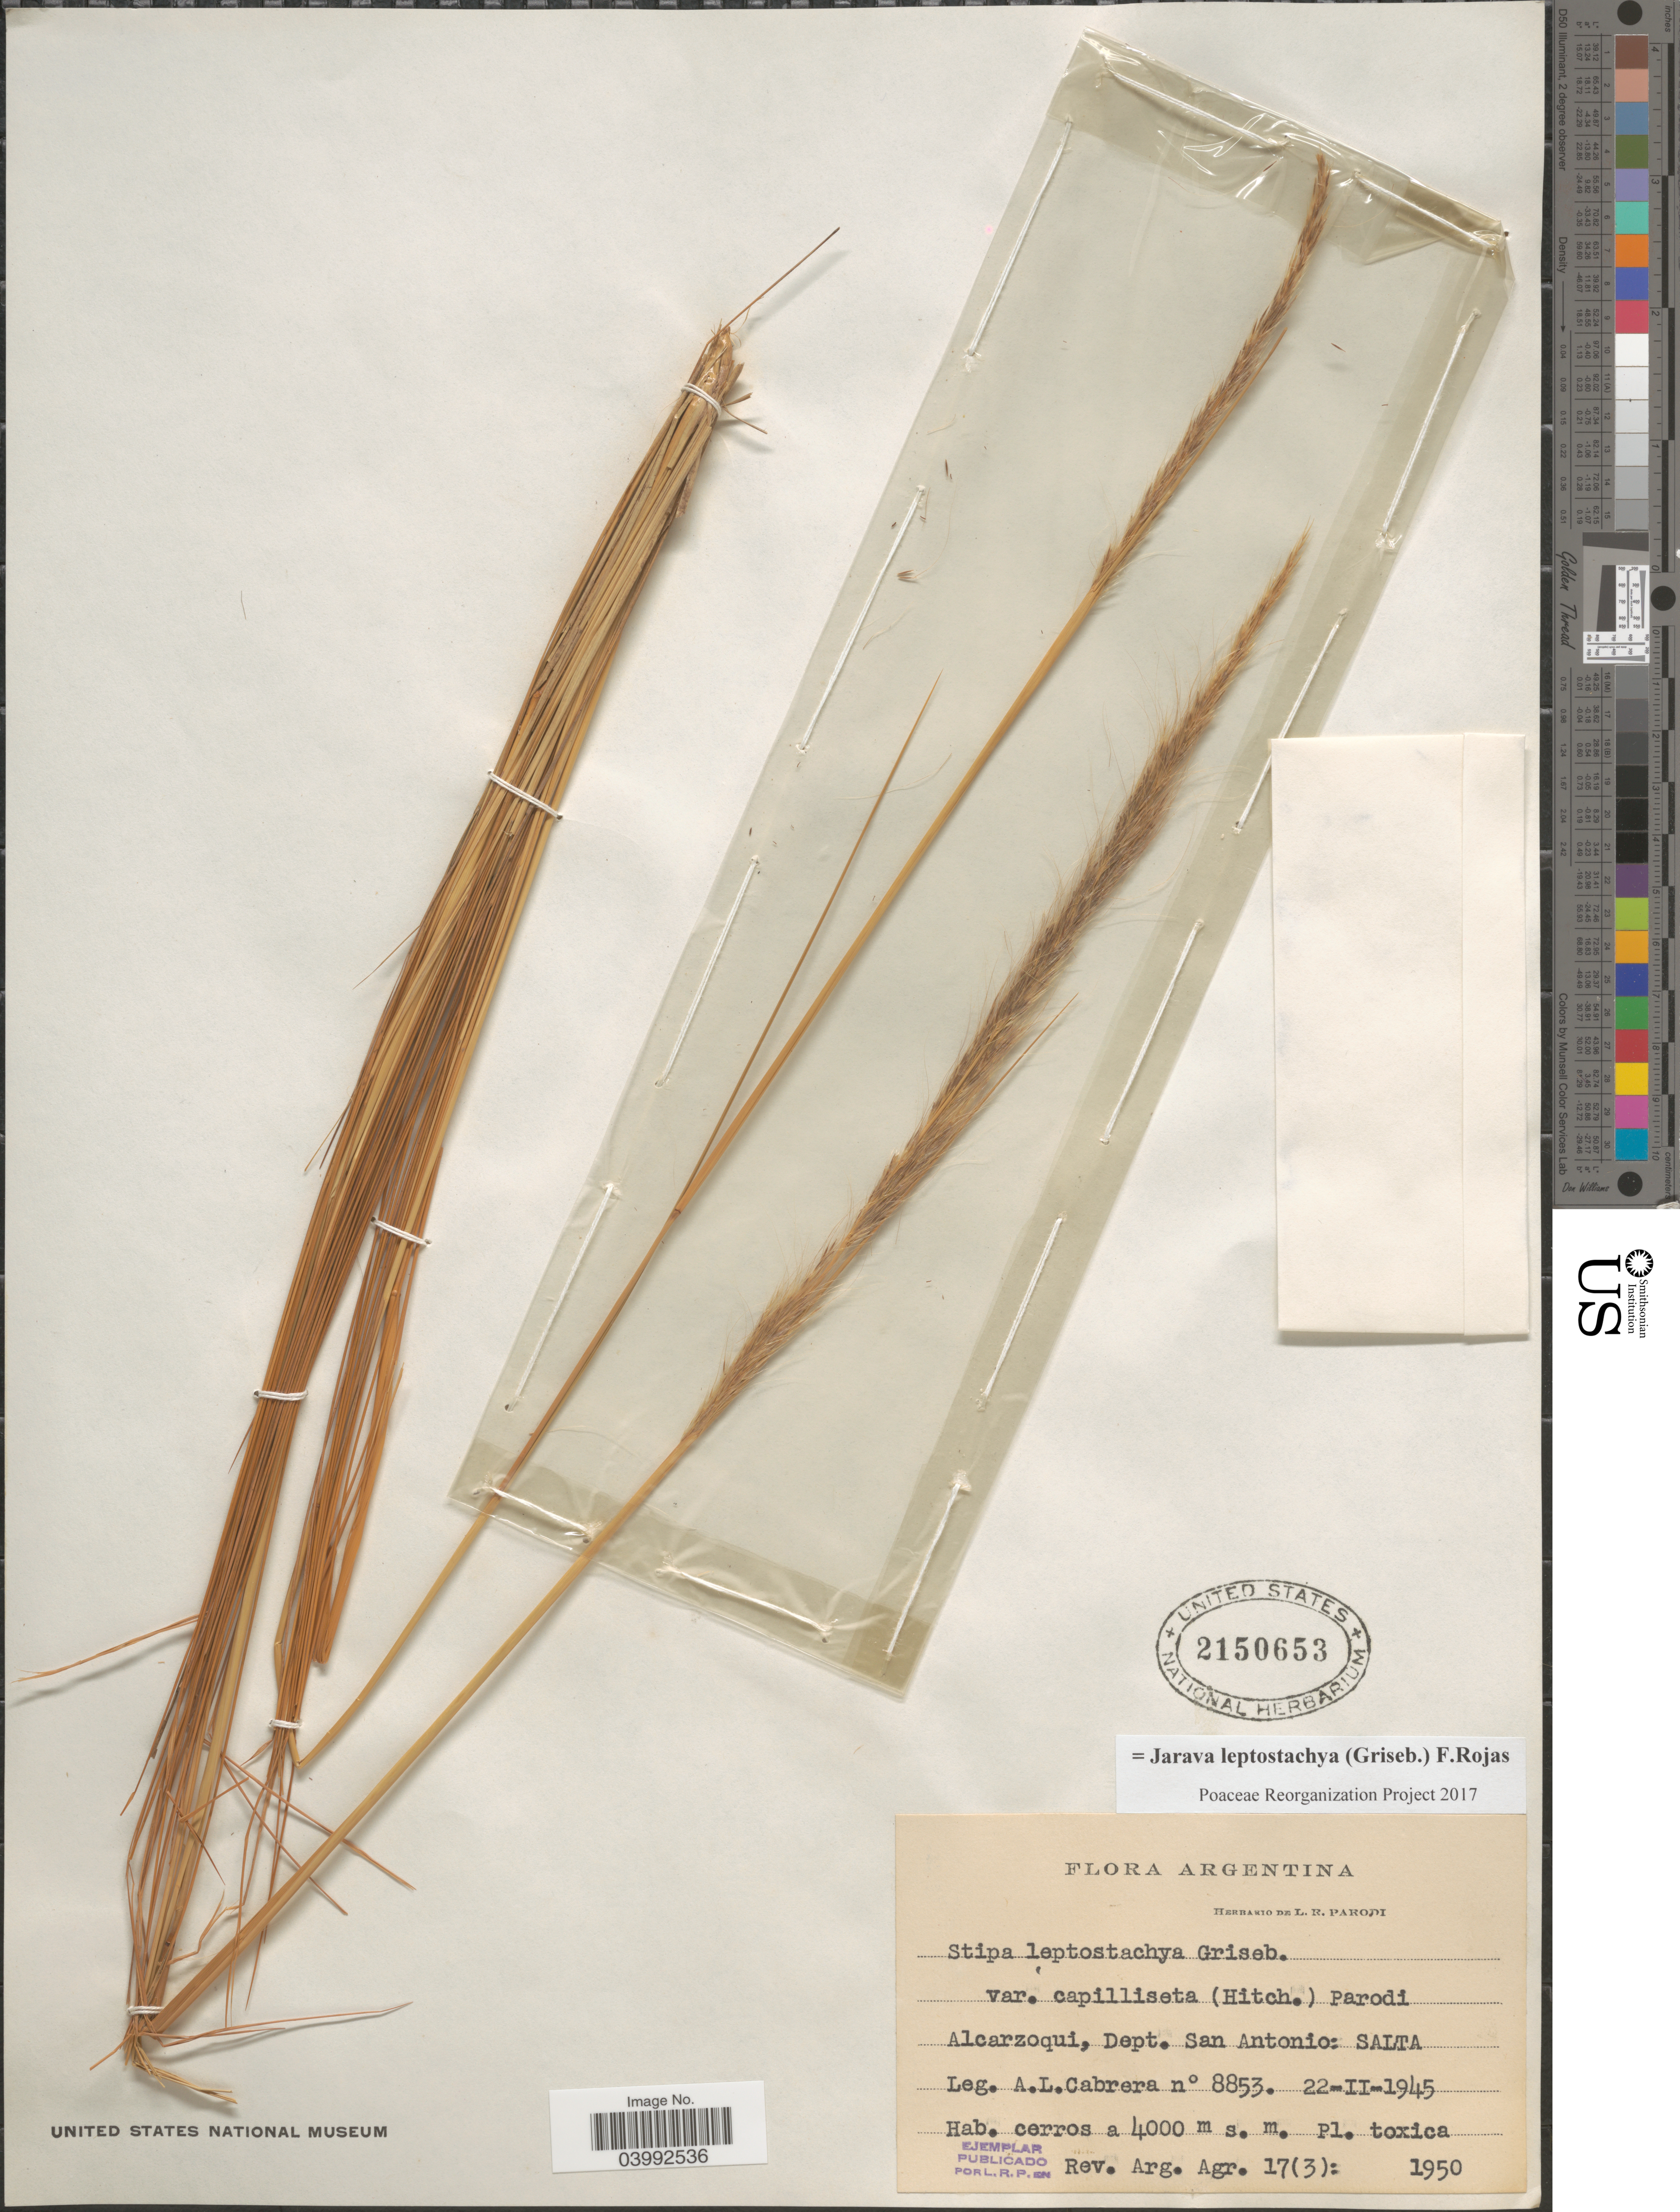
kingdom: Plantae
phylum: Tracheophyta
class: Liliopsida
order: Poales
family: Poaceae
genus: Jarava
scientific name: Jarava leptostachya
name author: (Griseb.) F. Rojas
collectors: A. L. Cabrera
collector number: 8853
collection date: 1945-02-22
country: Argentina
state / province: Salta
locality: Alcarzoqui, Dept. San Antonio.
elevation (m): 4000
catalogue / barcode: US 2150653